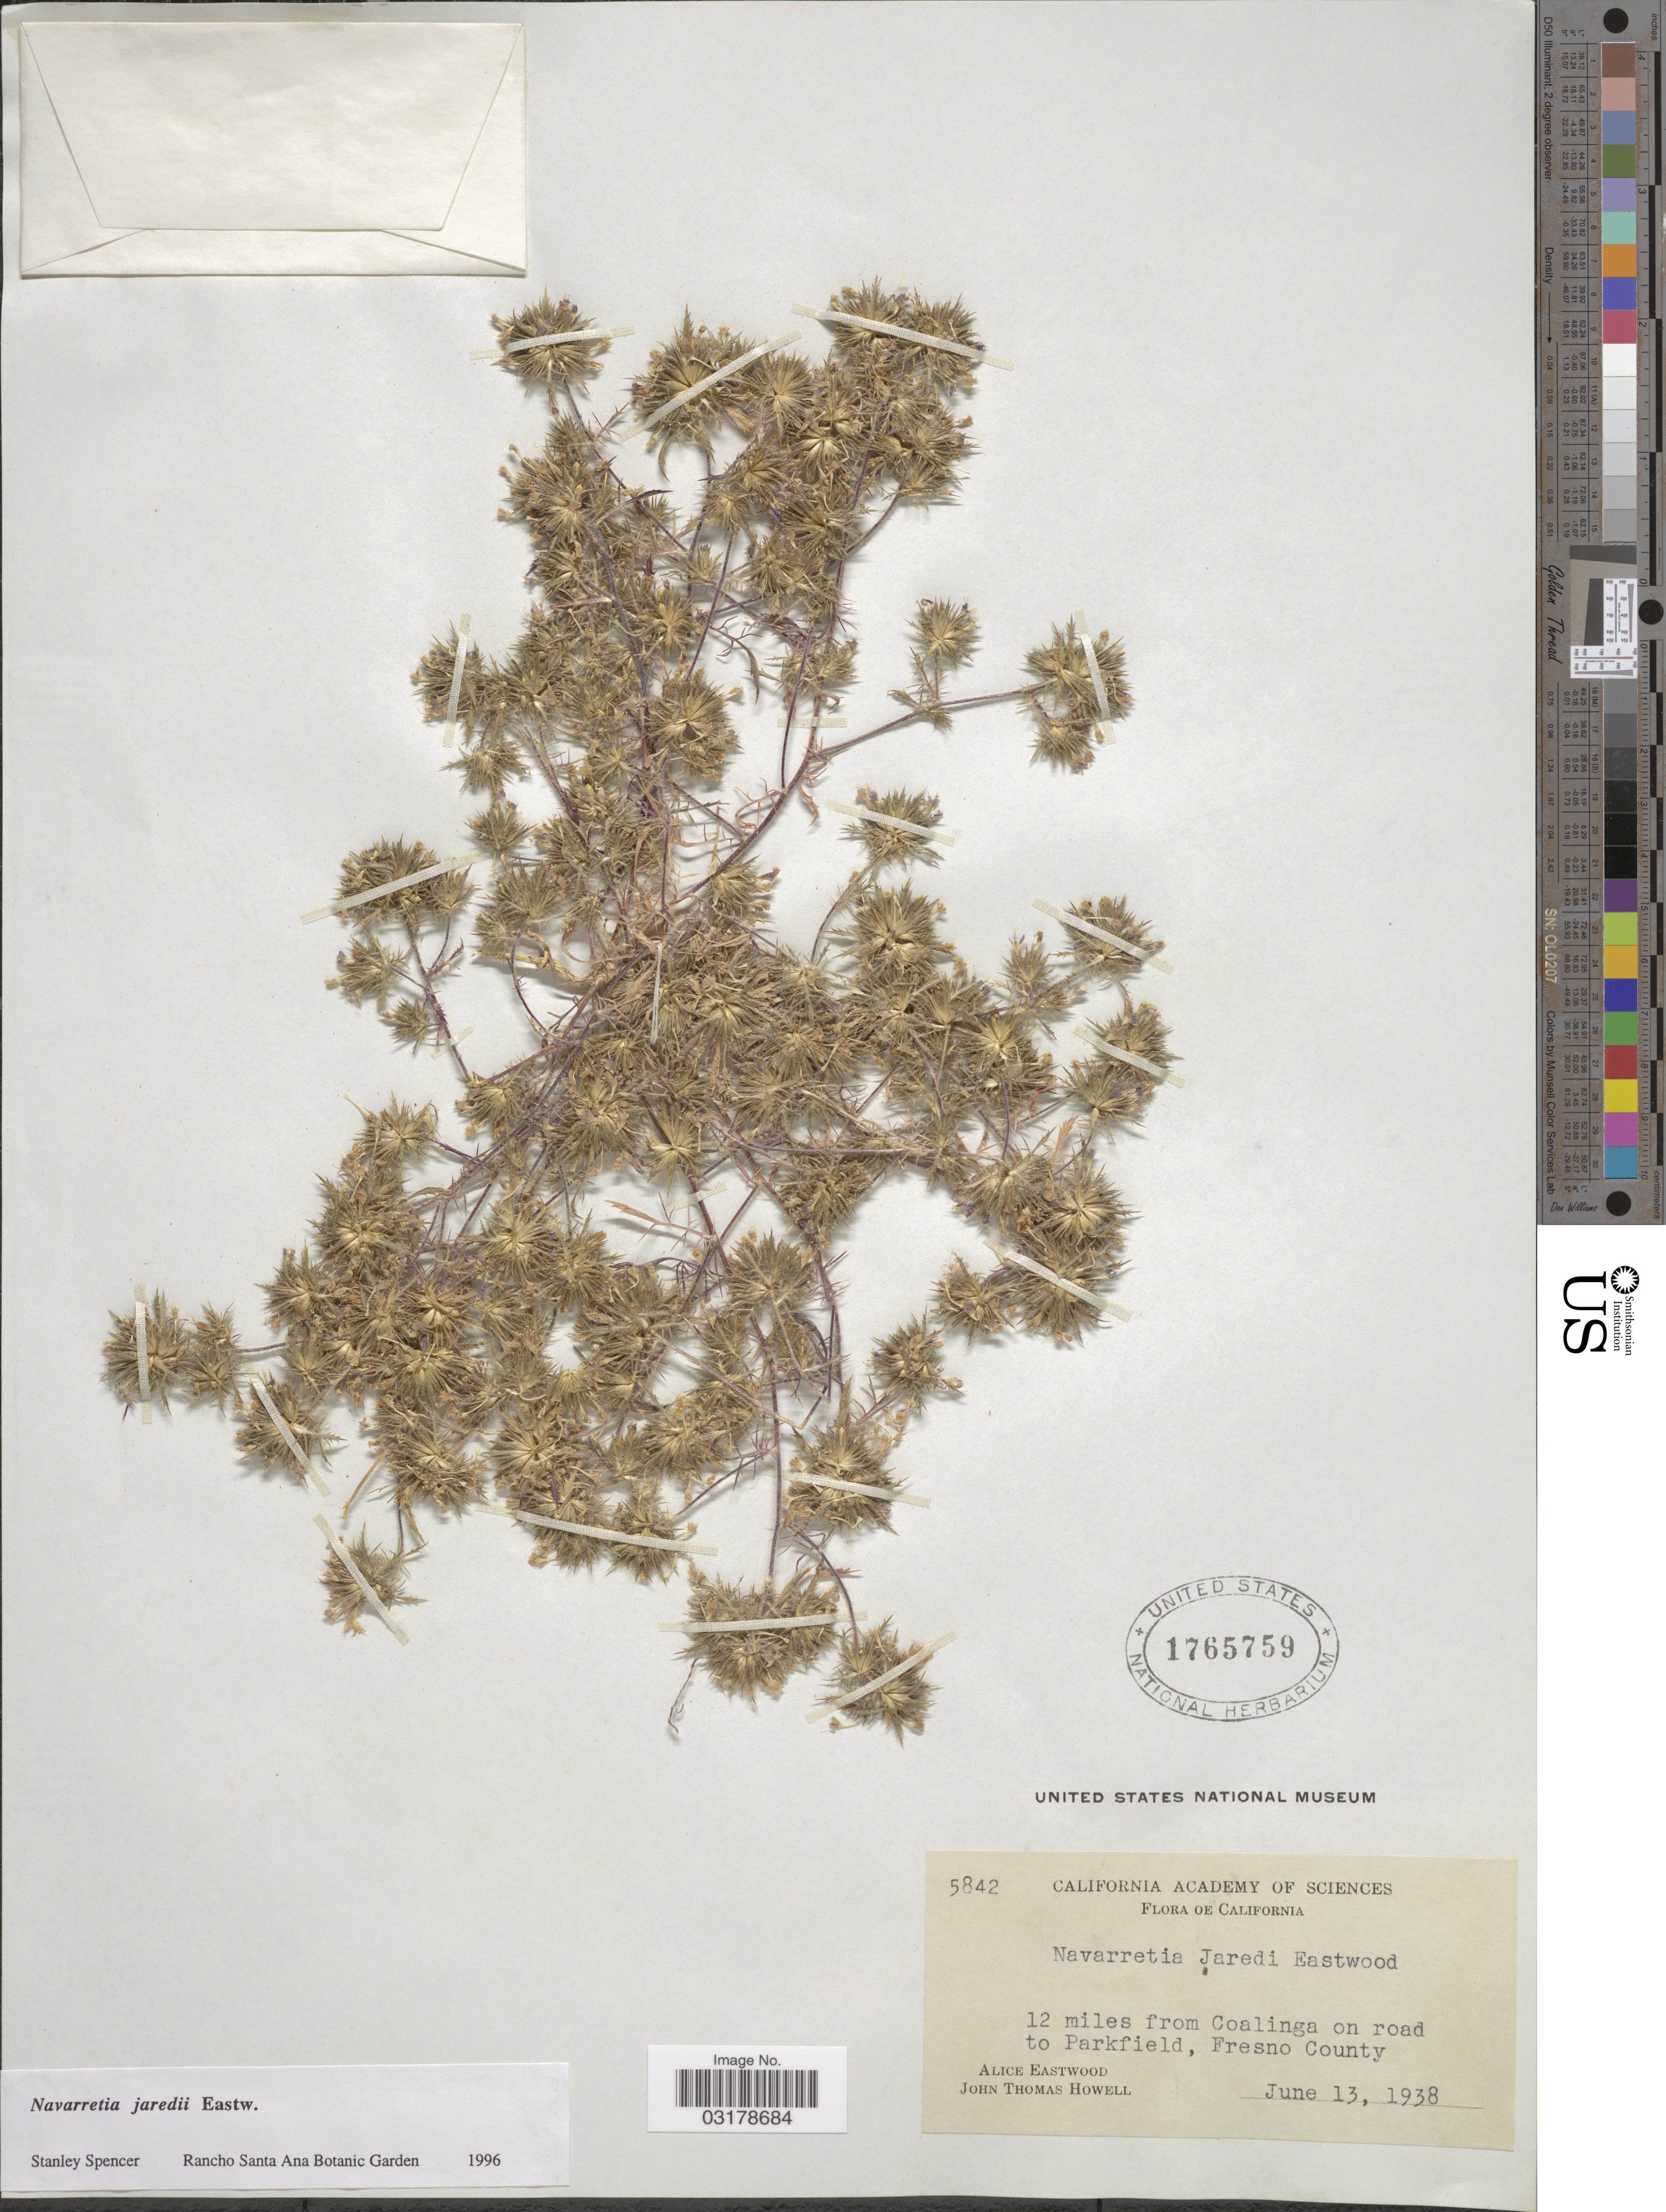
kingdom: Plantae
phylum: Tracheophyta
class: Magnoliopsida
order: Ericales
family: Polemoniaceae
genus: Navarretia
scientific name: Navarretia jaredii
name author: Eastw.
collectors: A. Eastwood & J. T. Howell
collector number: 5842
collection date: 1938-06-13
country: United States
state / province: California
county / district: Fresno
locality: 12 miles from Coalinga on road to Parkfield, Fresno County.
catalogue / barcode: US 1765759